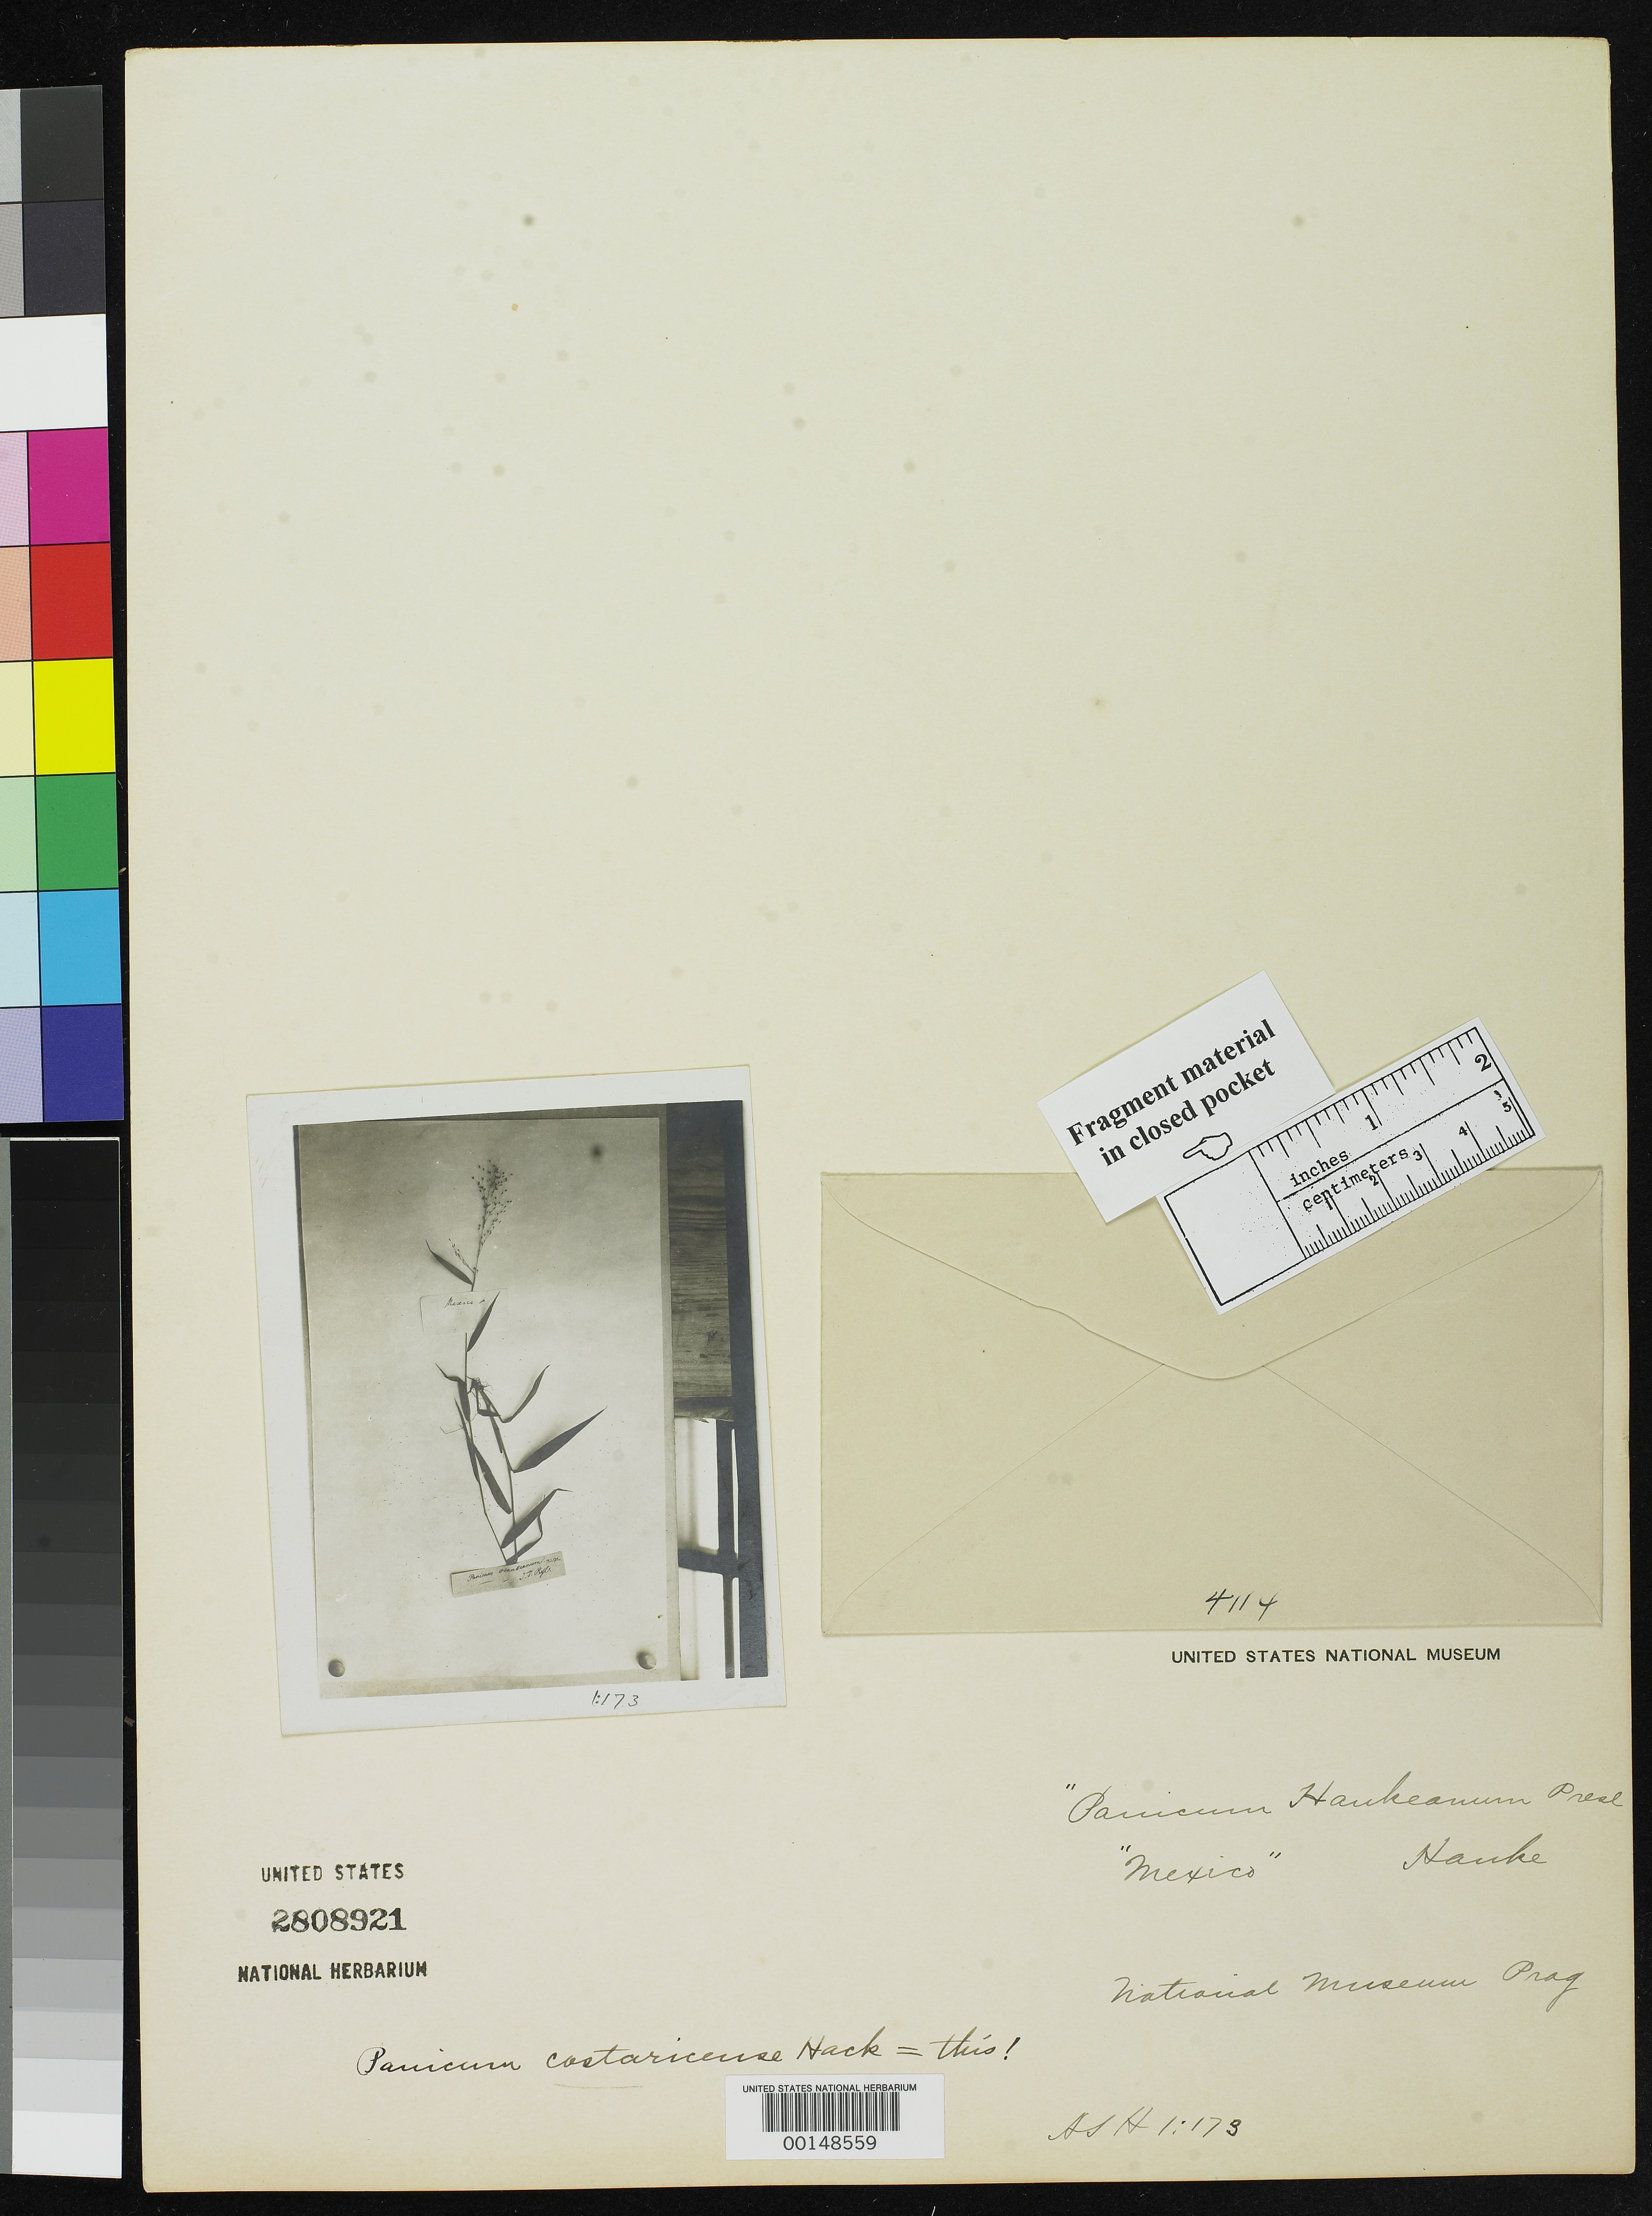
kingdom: Plantae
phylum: Tracheophyta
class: Liliopsida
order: Poales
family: Poaceae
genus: Panicum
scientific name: Panicum hankeanum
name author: J. Presl in C. Presl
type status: Type Fragment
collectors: T. P. X. Haenke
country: Mexico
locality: E of Monserrat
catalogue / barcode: US 2808921